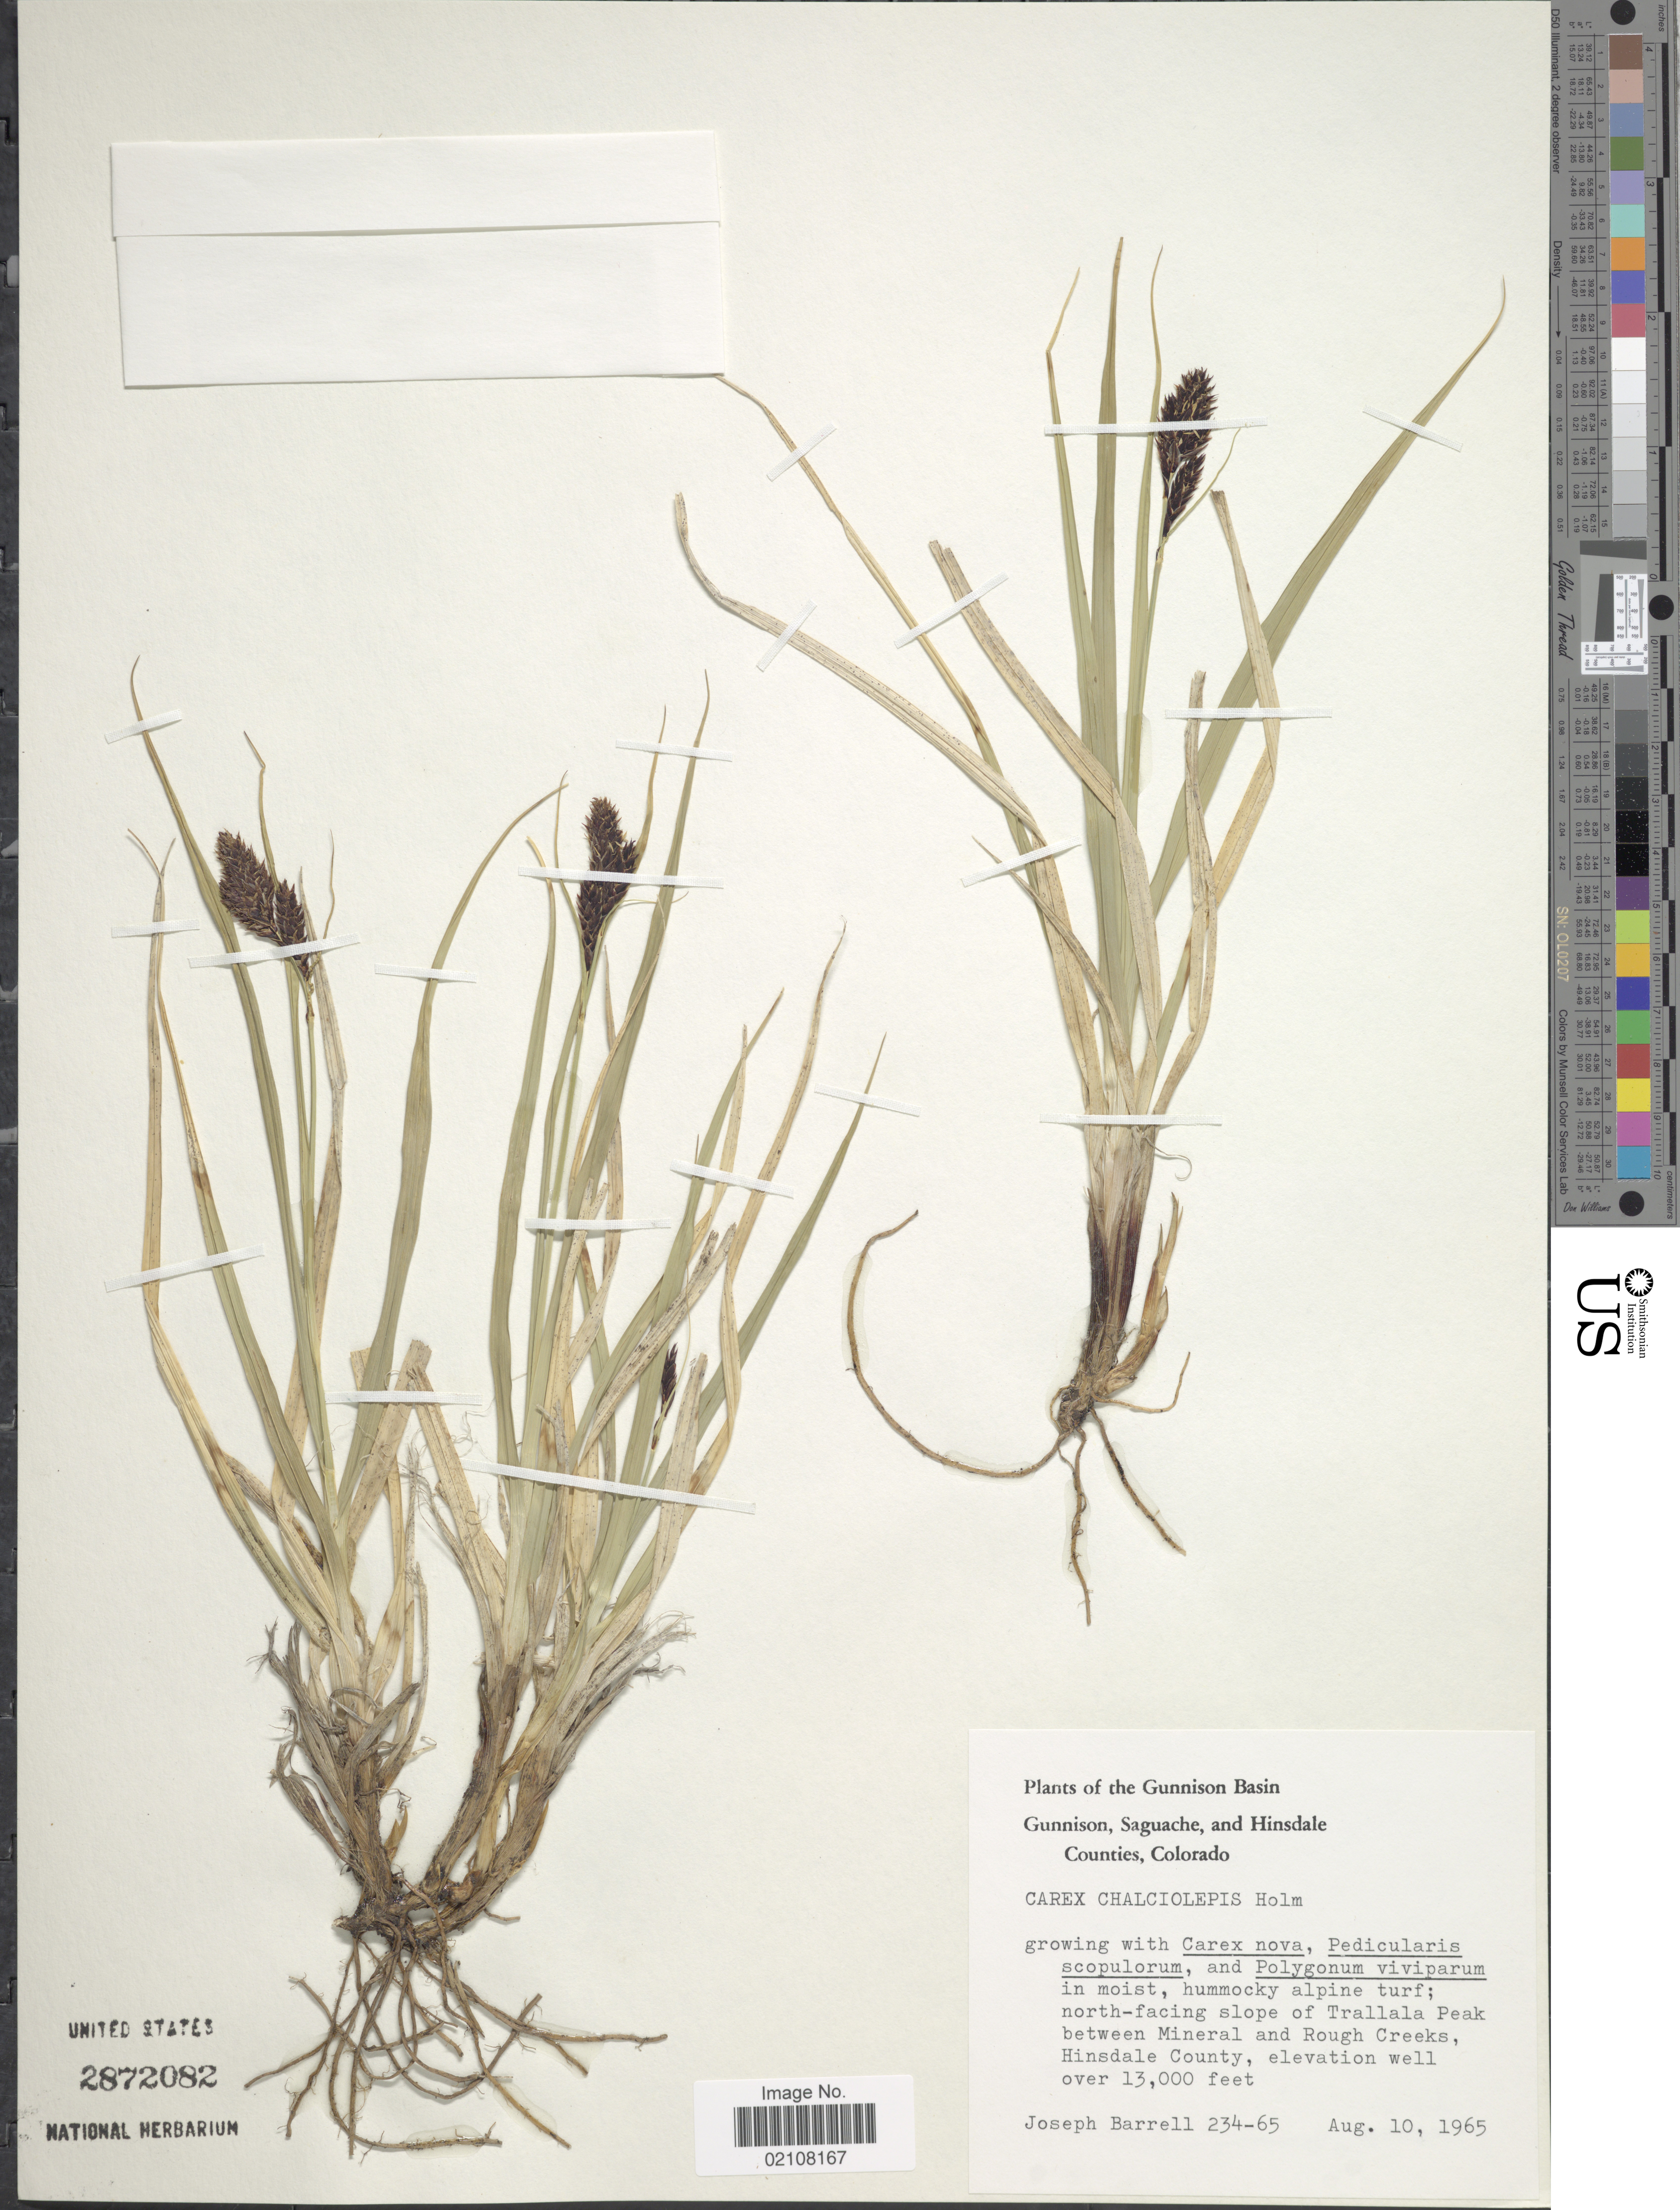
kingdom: Plantae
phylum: Tracheophyta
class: Liliopsida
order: Poales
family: Cyperaceae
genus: Carex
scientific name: Carex chalciolepis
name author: Holm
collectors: J. Barrell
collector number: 234-65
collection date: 1965-08-10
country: United States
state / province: Colorado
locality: Gunnison Basin, Gunnison, Saguache, and Hinsdale Counties, in moist, hummocky alpine turf; north-facing slope of Trallalala Peak between Mineral and Rough Creeks, Hinsdale County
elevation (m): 3962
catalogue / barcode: US 2872082